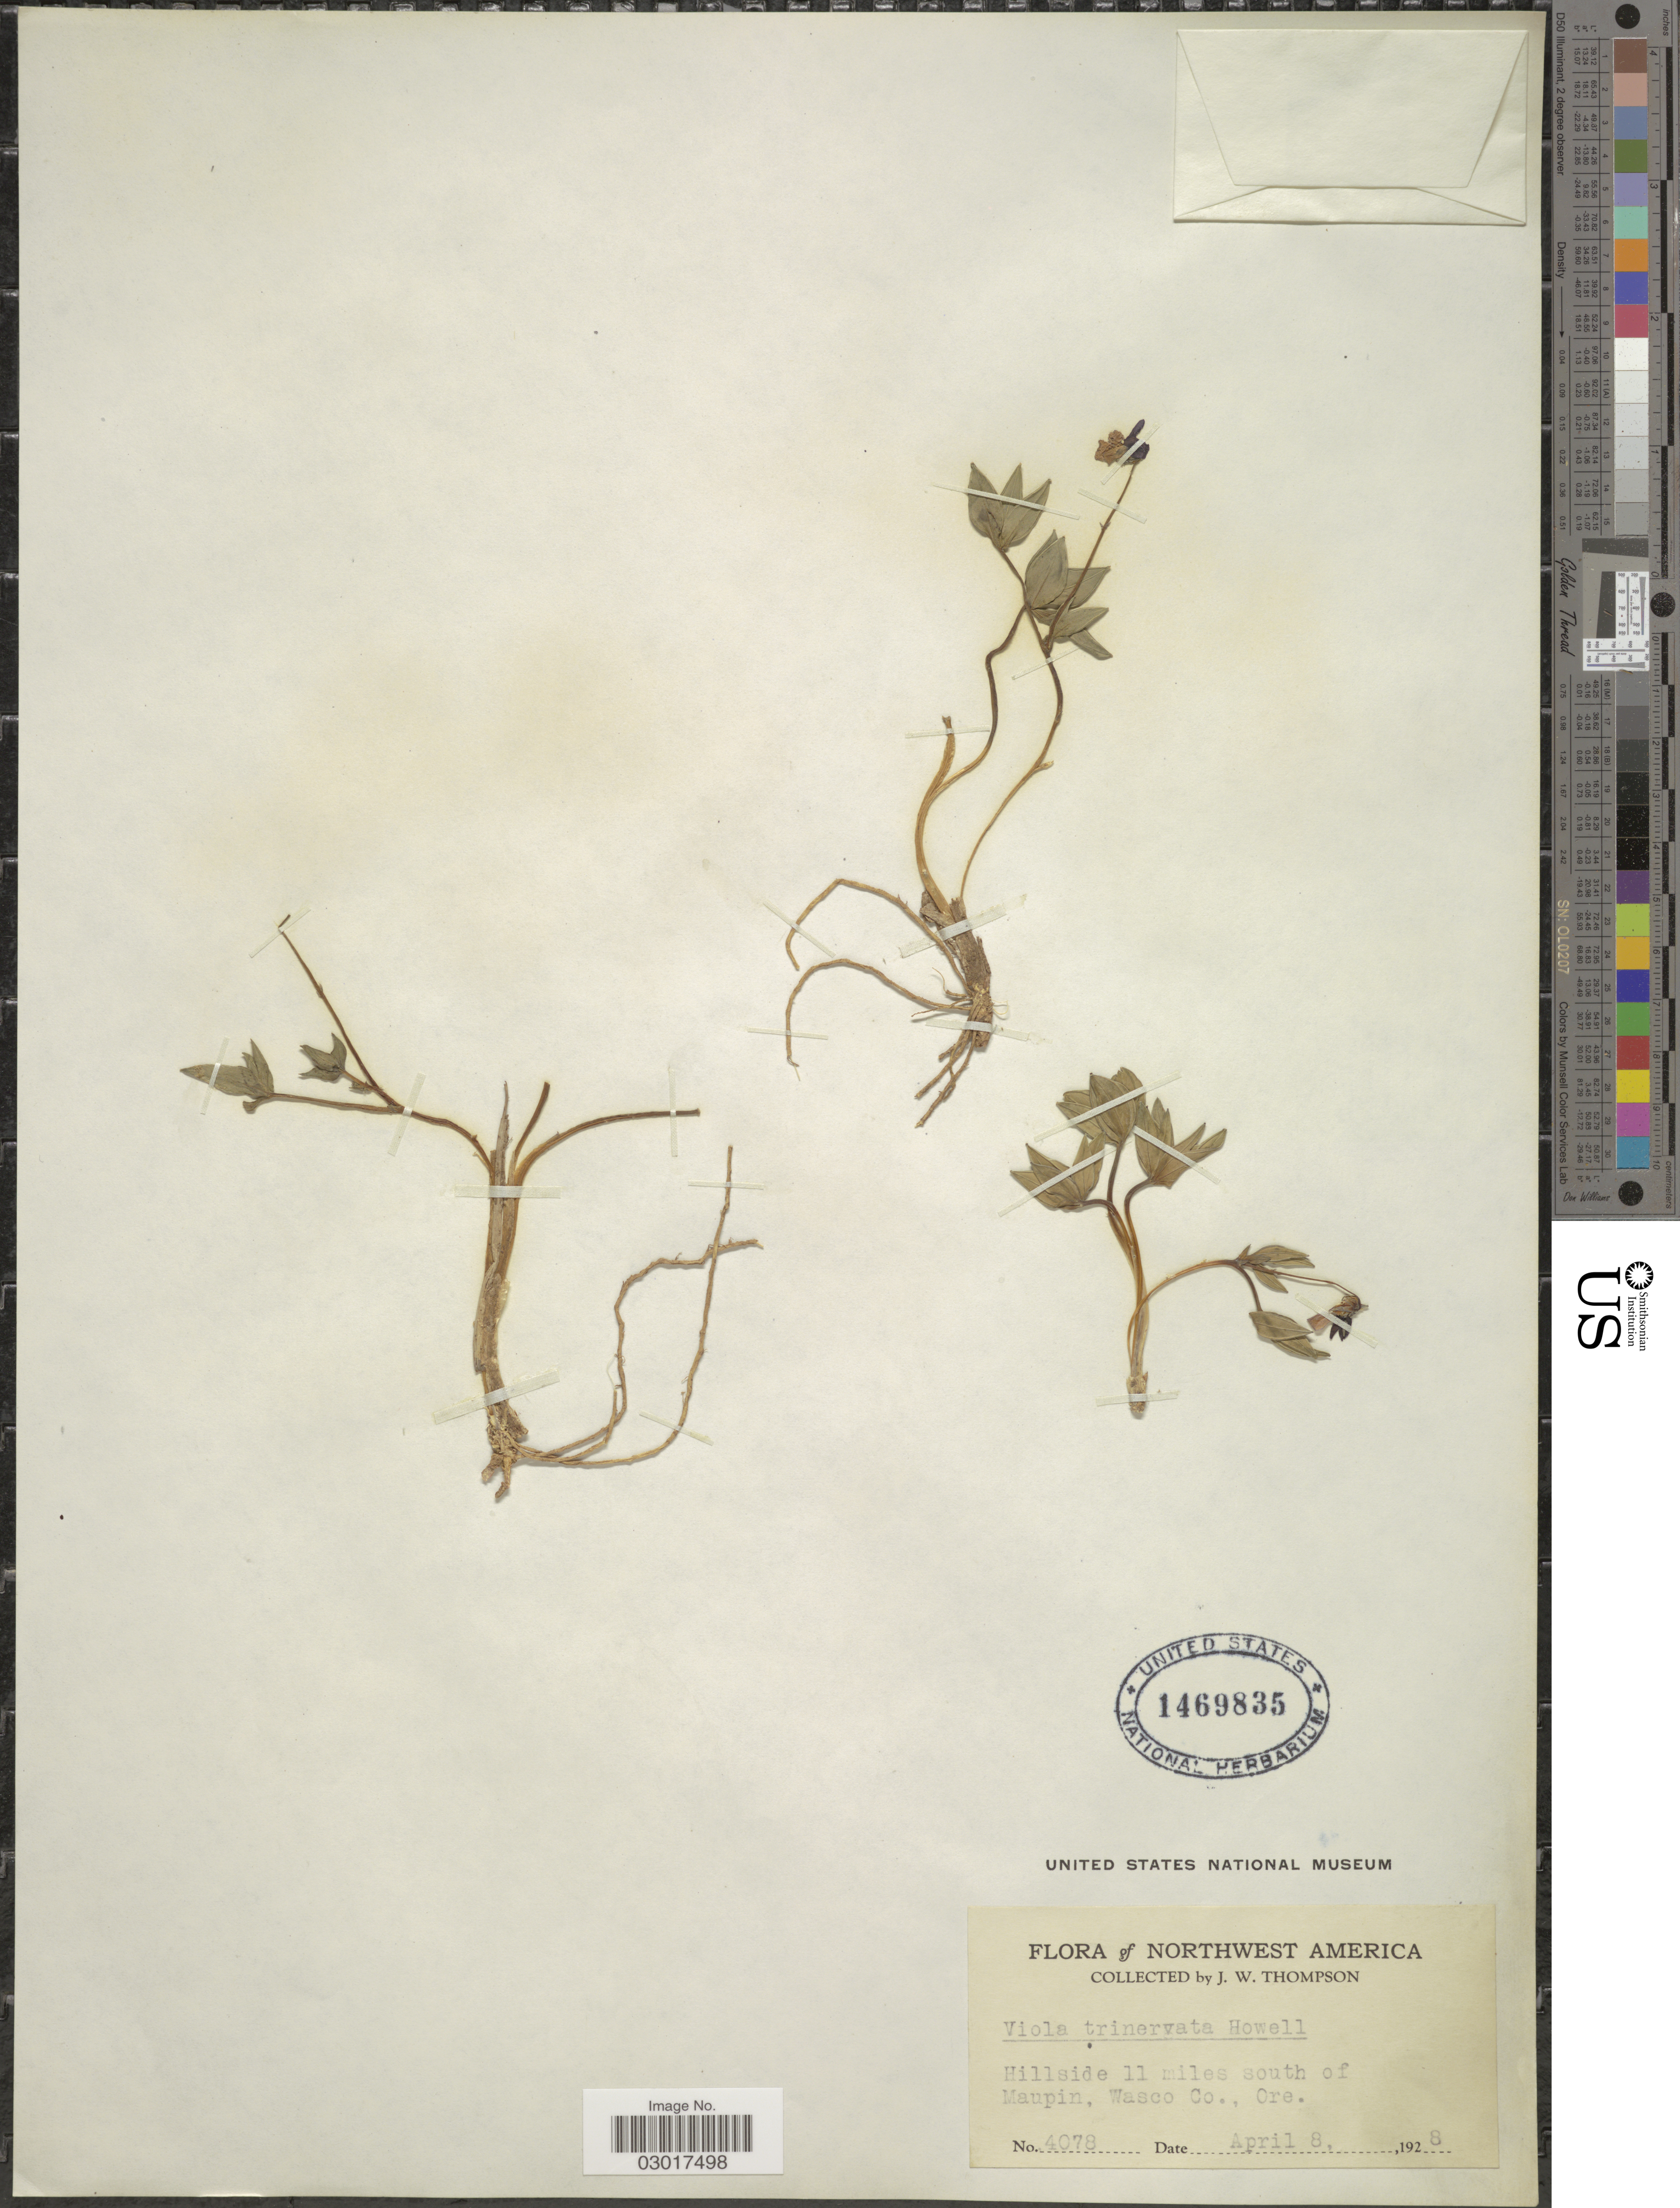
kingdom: Plantae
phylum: Tracheophyta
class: Magnoliopsida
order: Malpighiales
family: Violaceae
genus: Viola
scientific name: Viola trinervata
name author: (J.T. Howell) J.T. Howell ex A. Gray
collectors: J. Thompson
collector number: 4078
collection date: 1928-04-08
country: United States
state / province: Oregon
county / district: Wasco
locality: Northwest America. Hillside 11 miles south of Maupin, Wasco Co.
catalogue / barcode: US 1469835